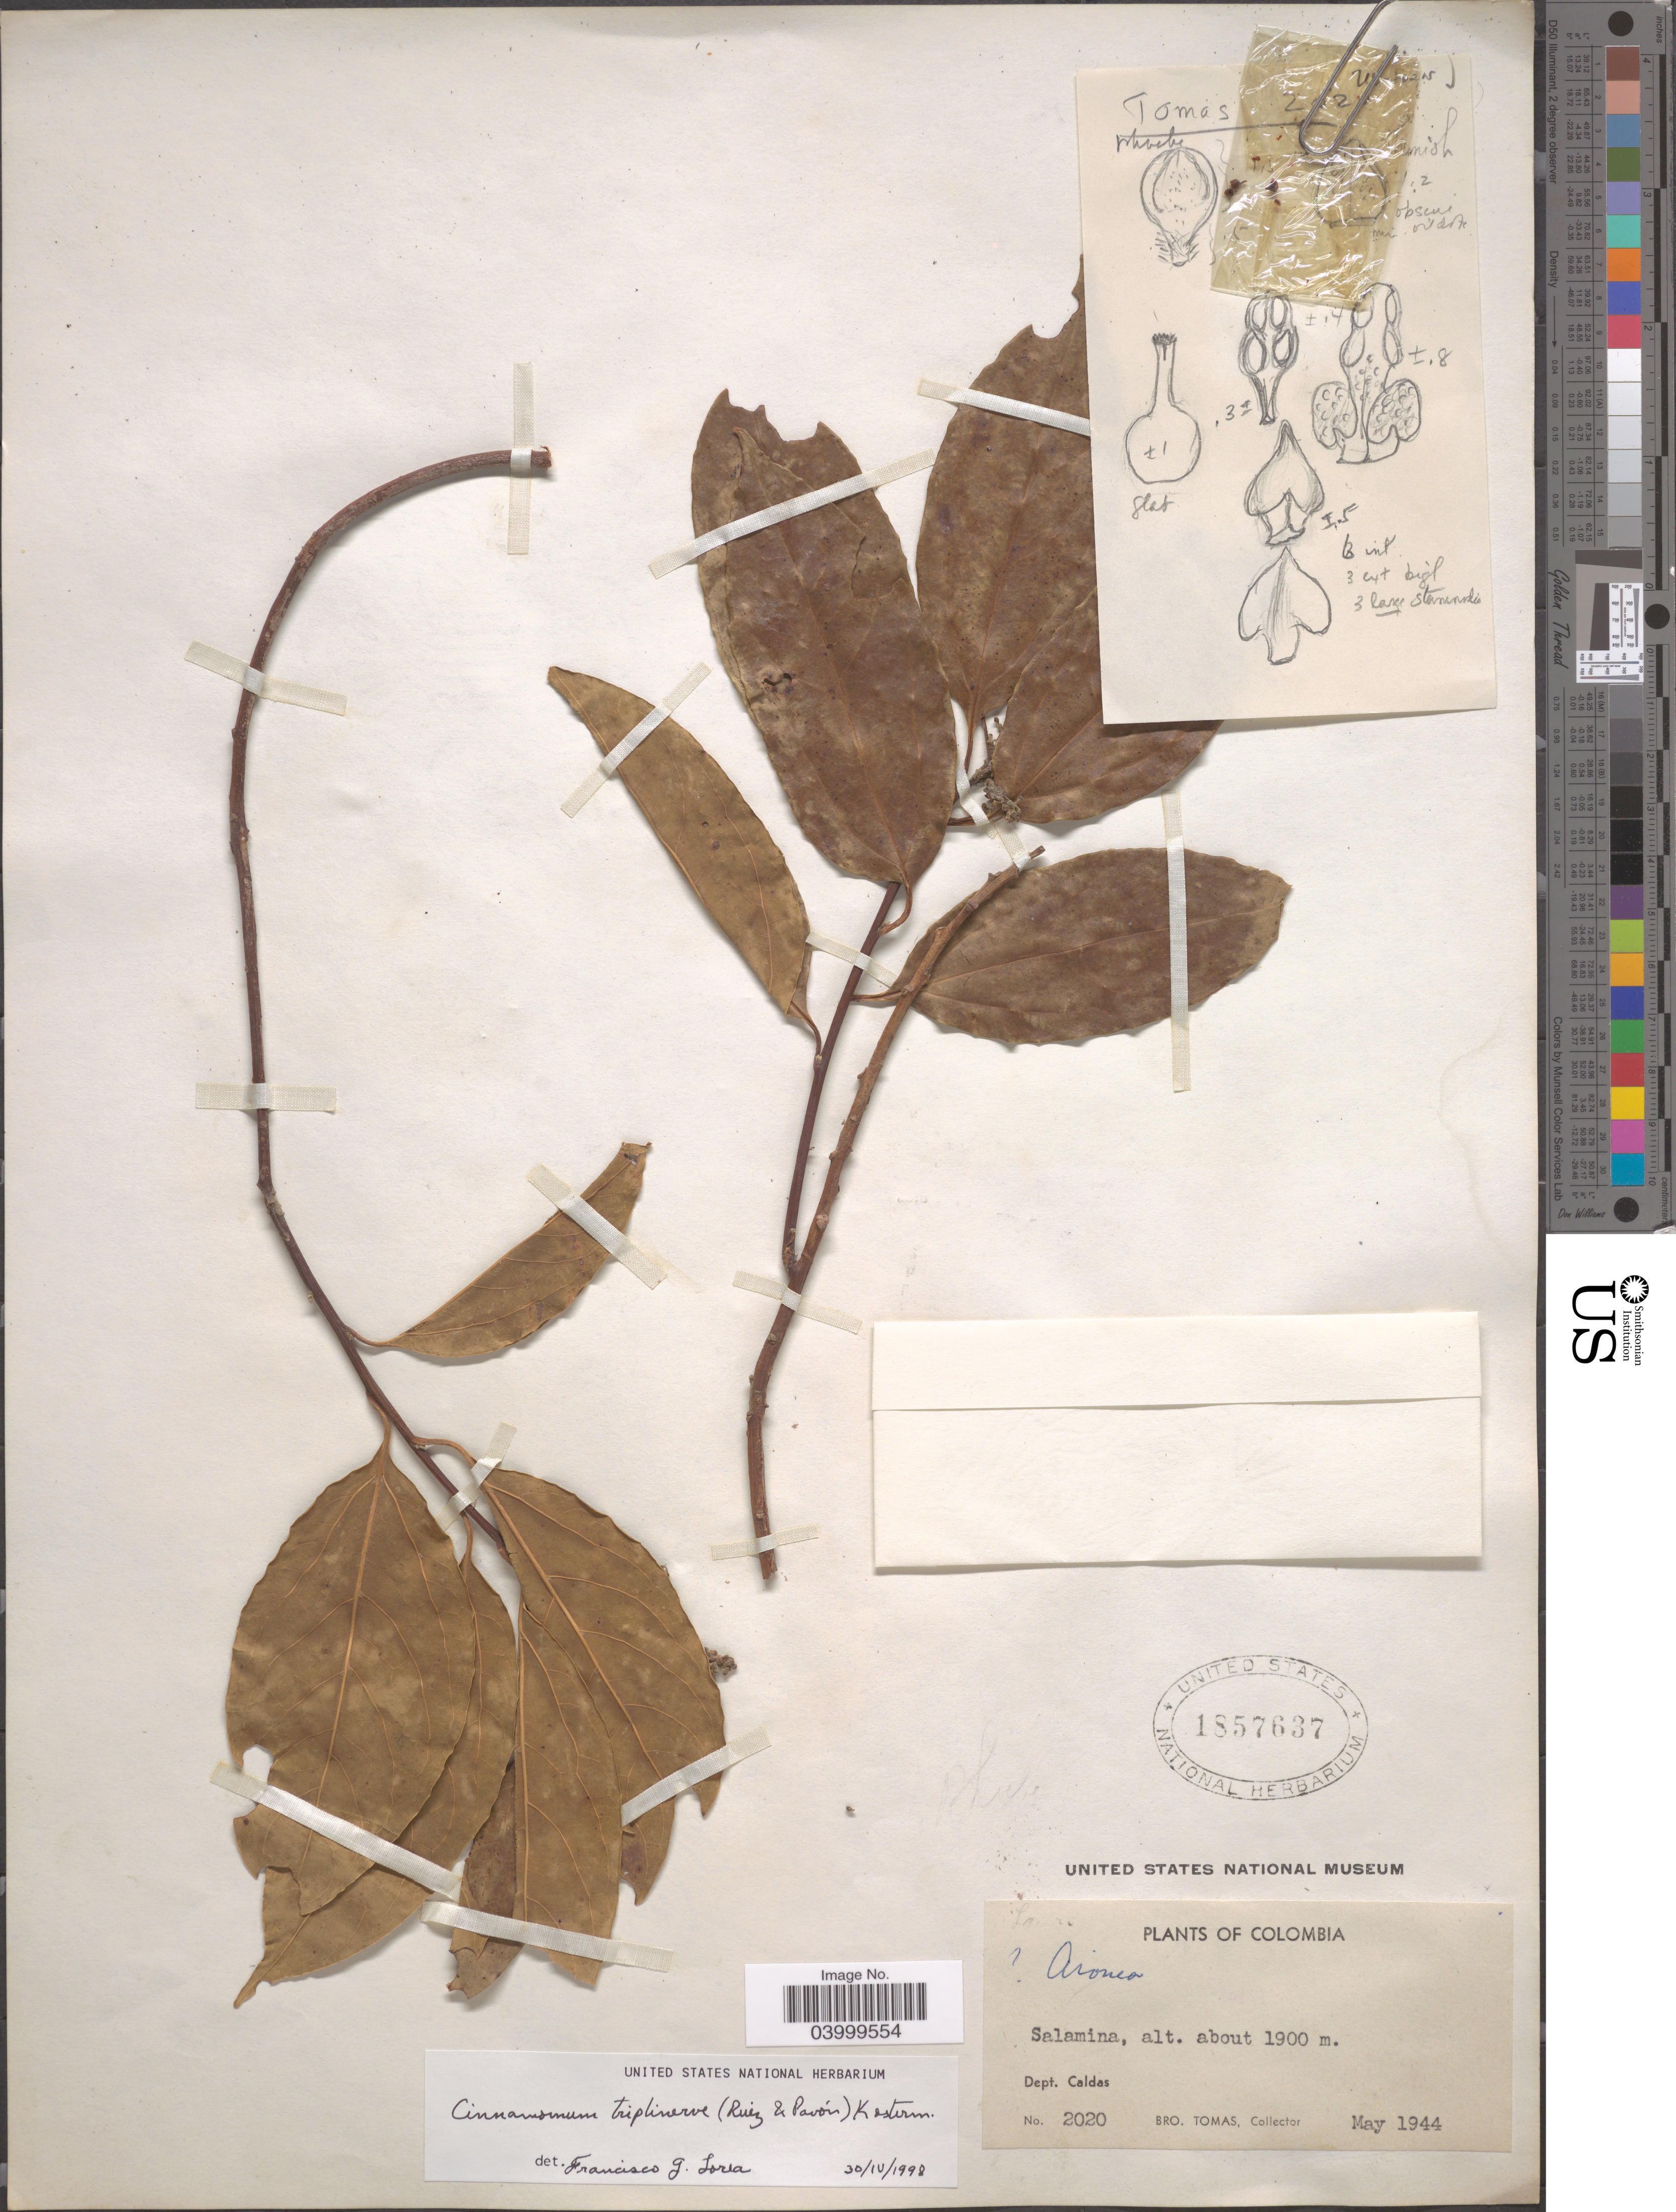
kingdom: Plantae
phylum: Tracheophyta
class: Magnoliopsida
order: Laurales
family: Lauraceae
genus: Cinnamomum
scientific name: Cinnamomum triplinerve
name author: (Ruiz & Pav.) Kosterm.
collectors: B. Tomas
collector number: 2020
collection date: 1944-05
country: Colombia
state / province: Caldas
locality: Salamina. Dept. Caldas.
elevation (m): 1900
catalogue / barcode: US 1857637